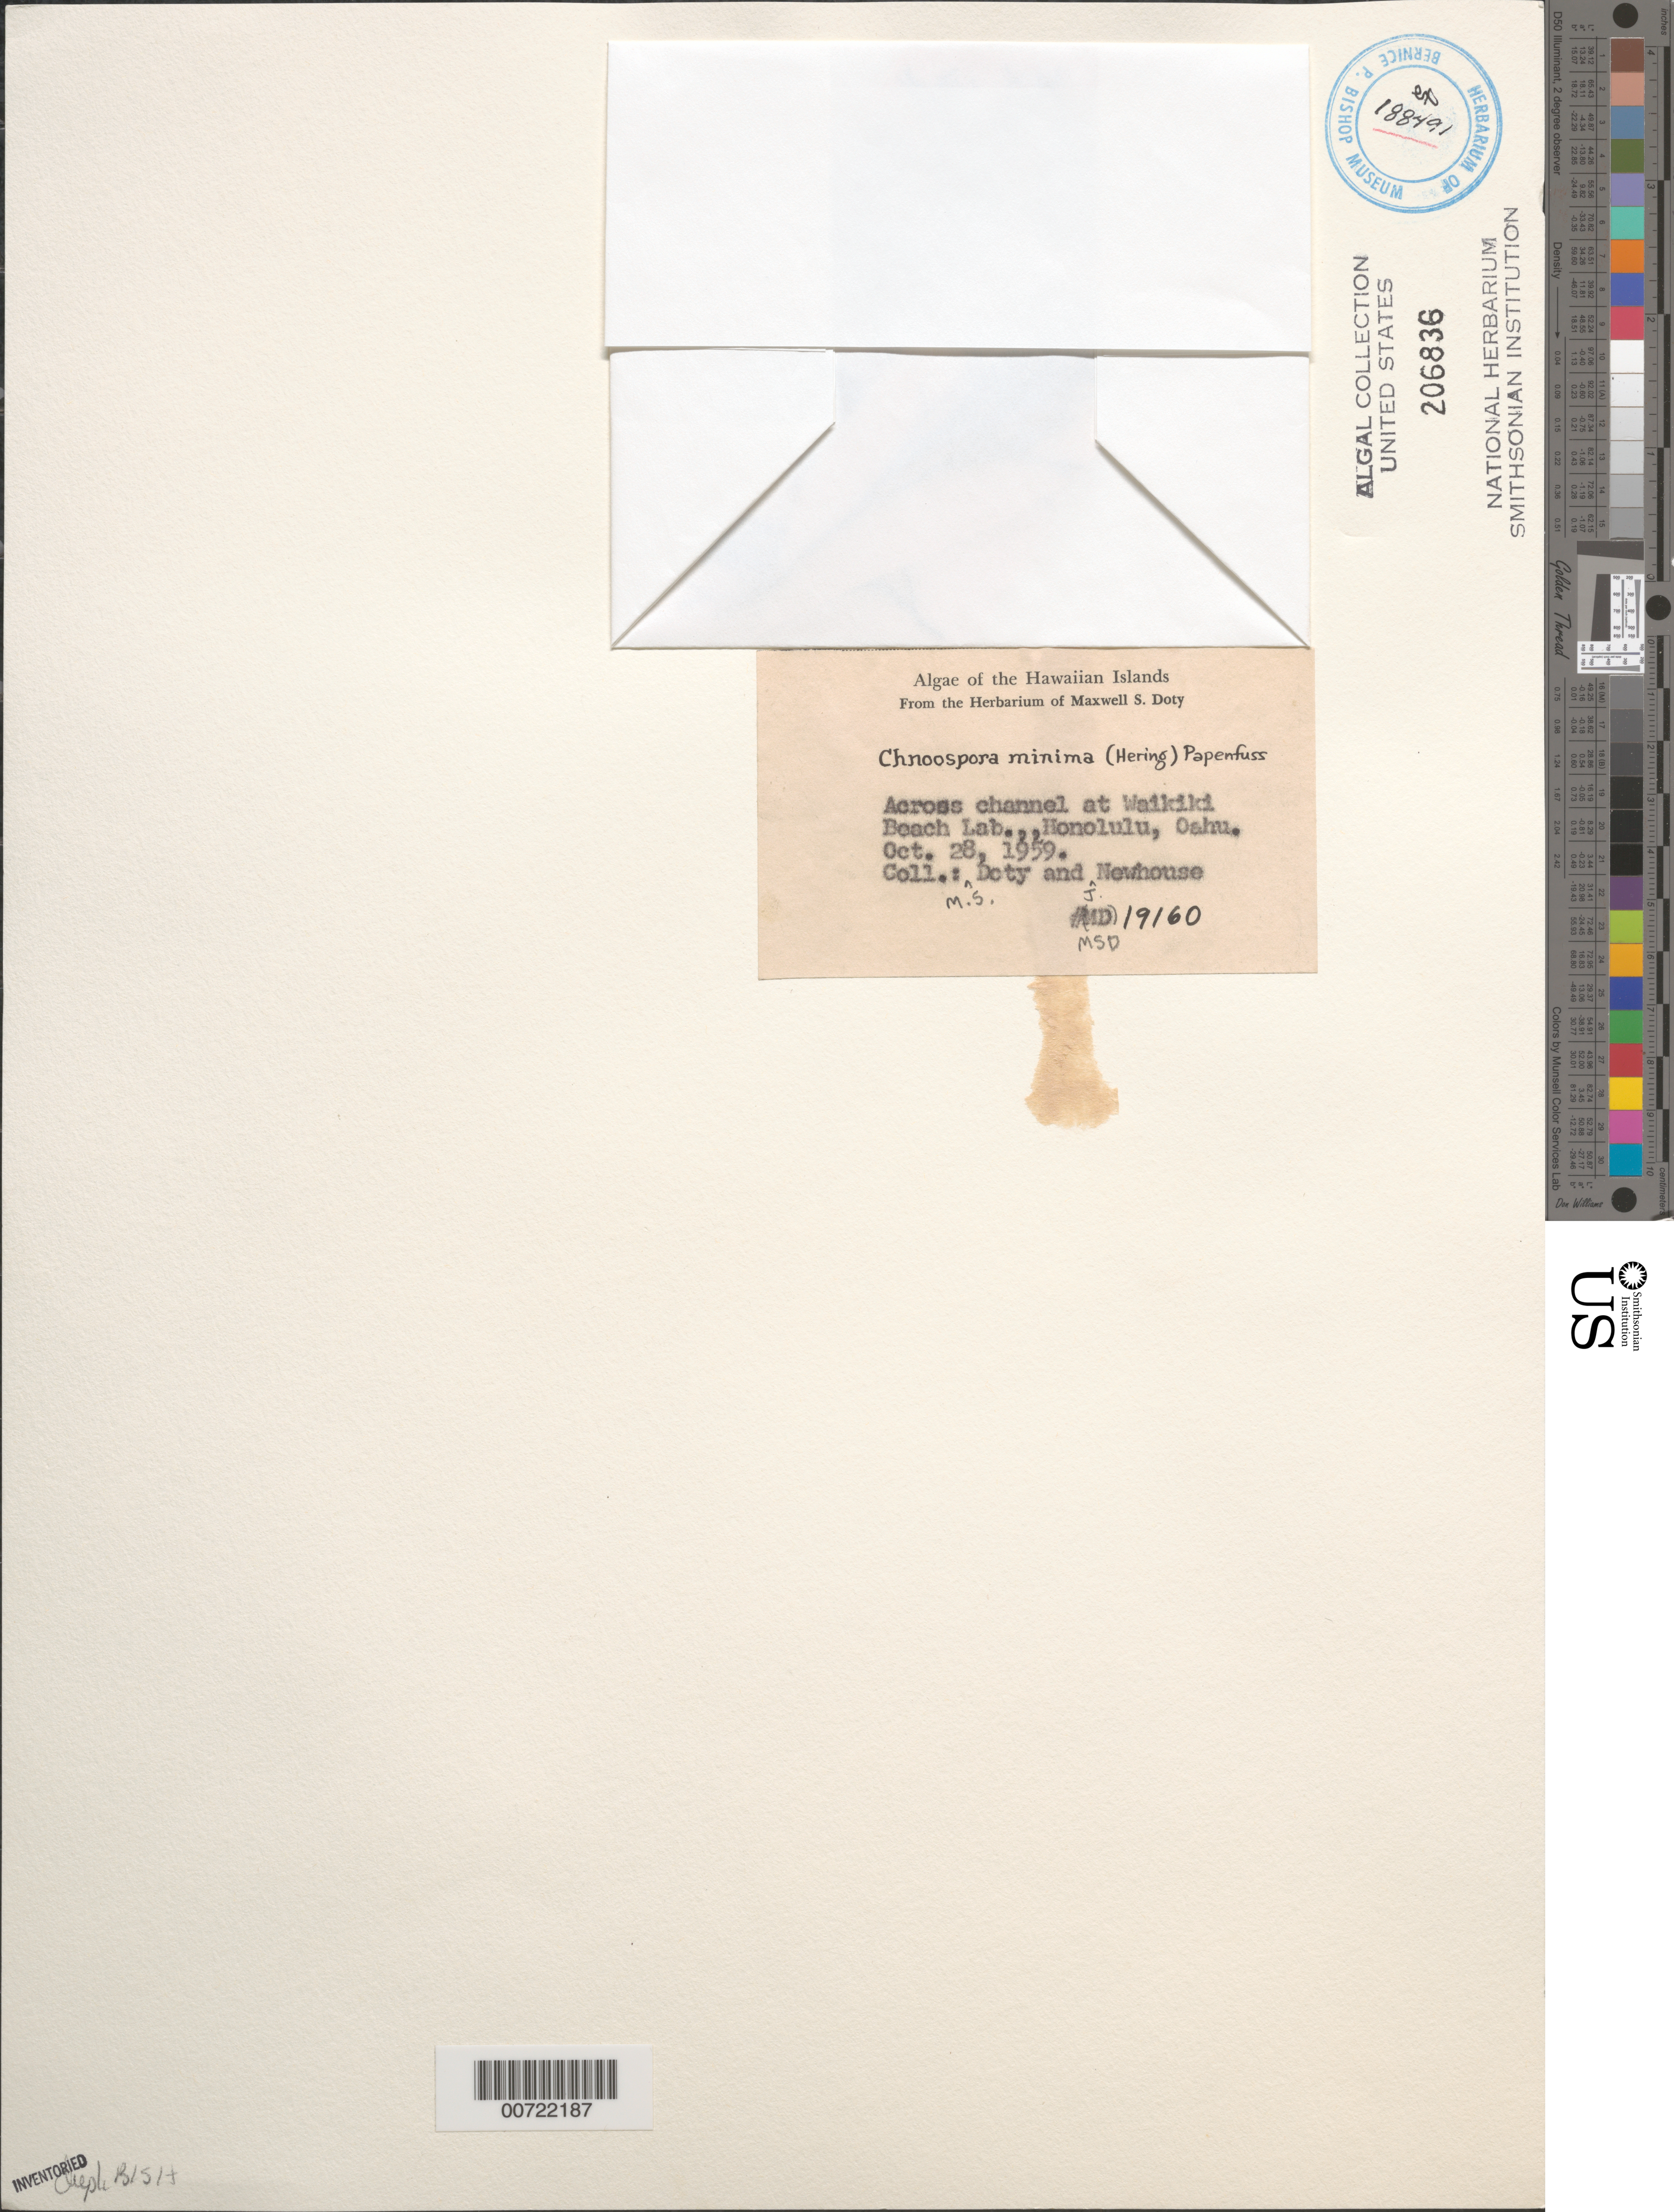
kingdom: Chromista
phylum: Ochrophyta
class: Phaeophyceae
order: Scytosiphonales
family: Scytosiphonaceae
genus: Chnoospora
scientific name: Chnoospora minima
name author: (Hering) Papenf.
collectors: M. S. Doty & W. J. Newhouse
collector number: MSD 19160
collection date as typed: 28 Oct 1959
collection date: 1959-10-28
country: United States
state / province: Hawaii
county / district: Honolulu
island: Oahu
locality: Honolulu, Waikiki Beach Laboratory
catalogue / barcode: US 206836